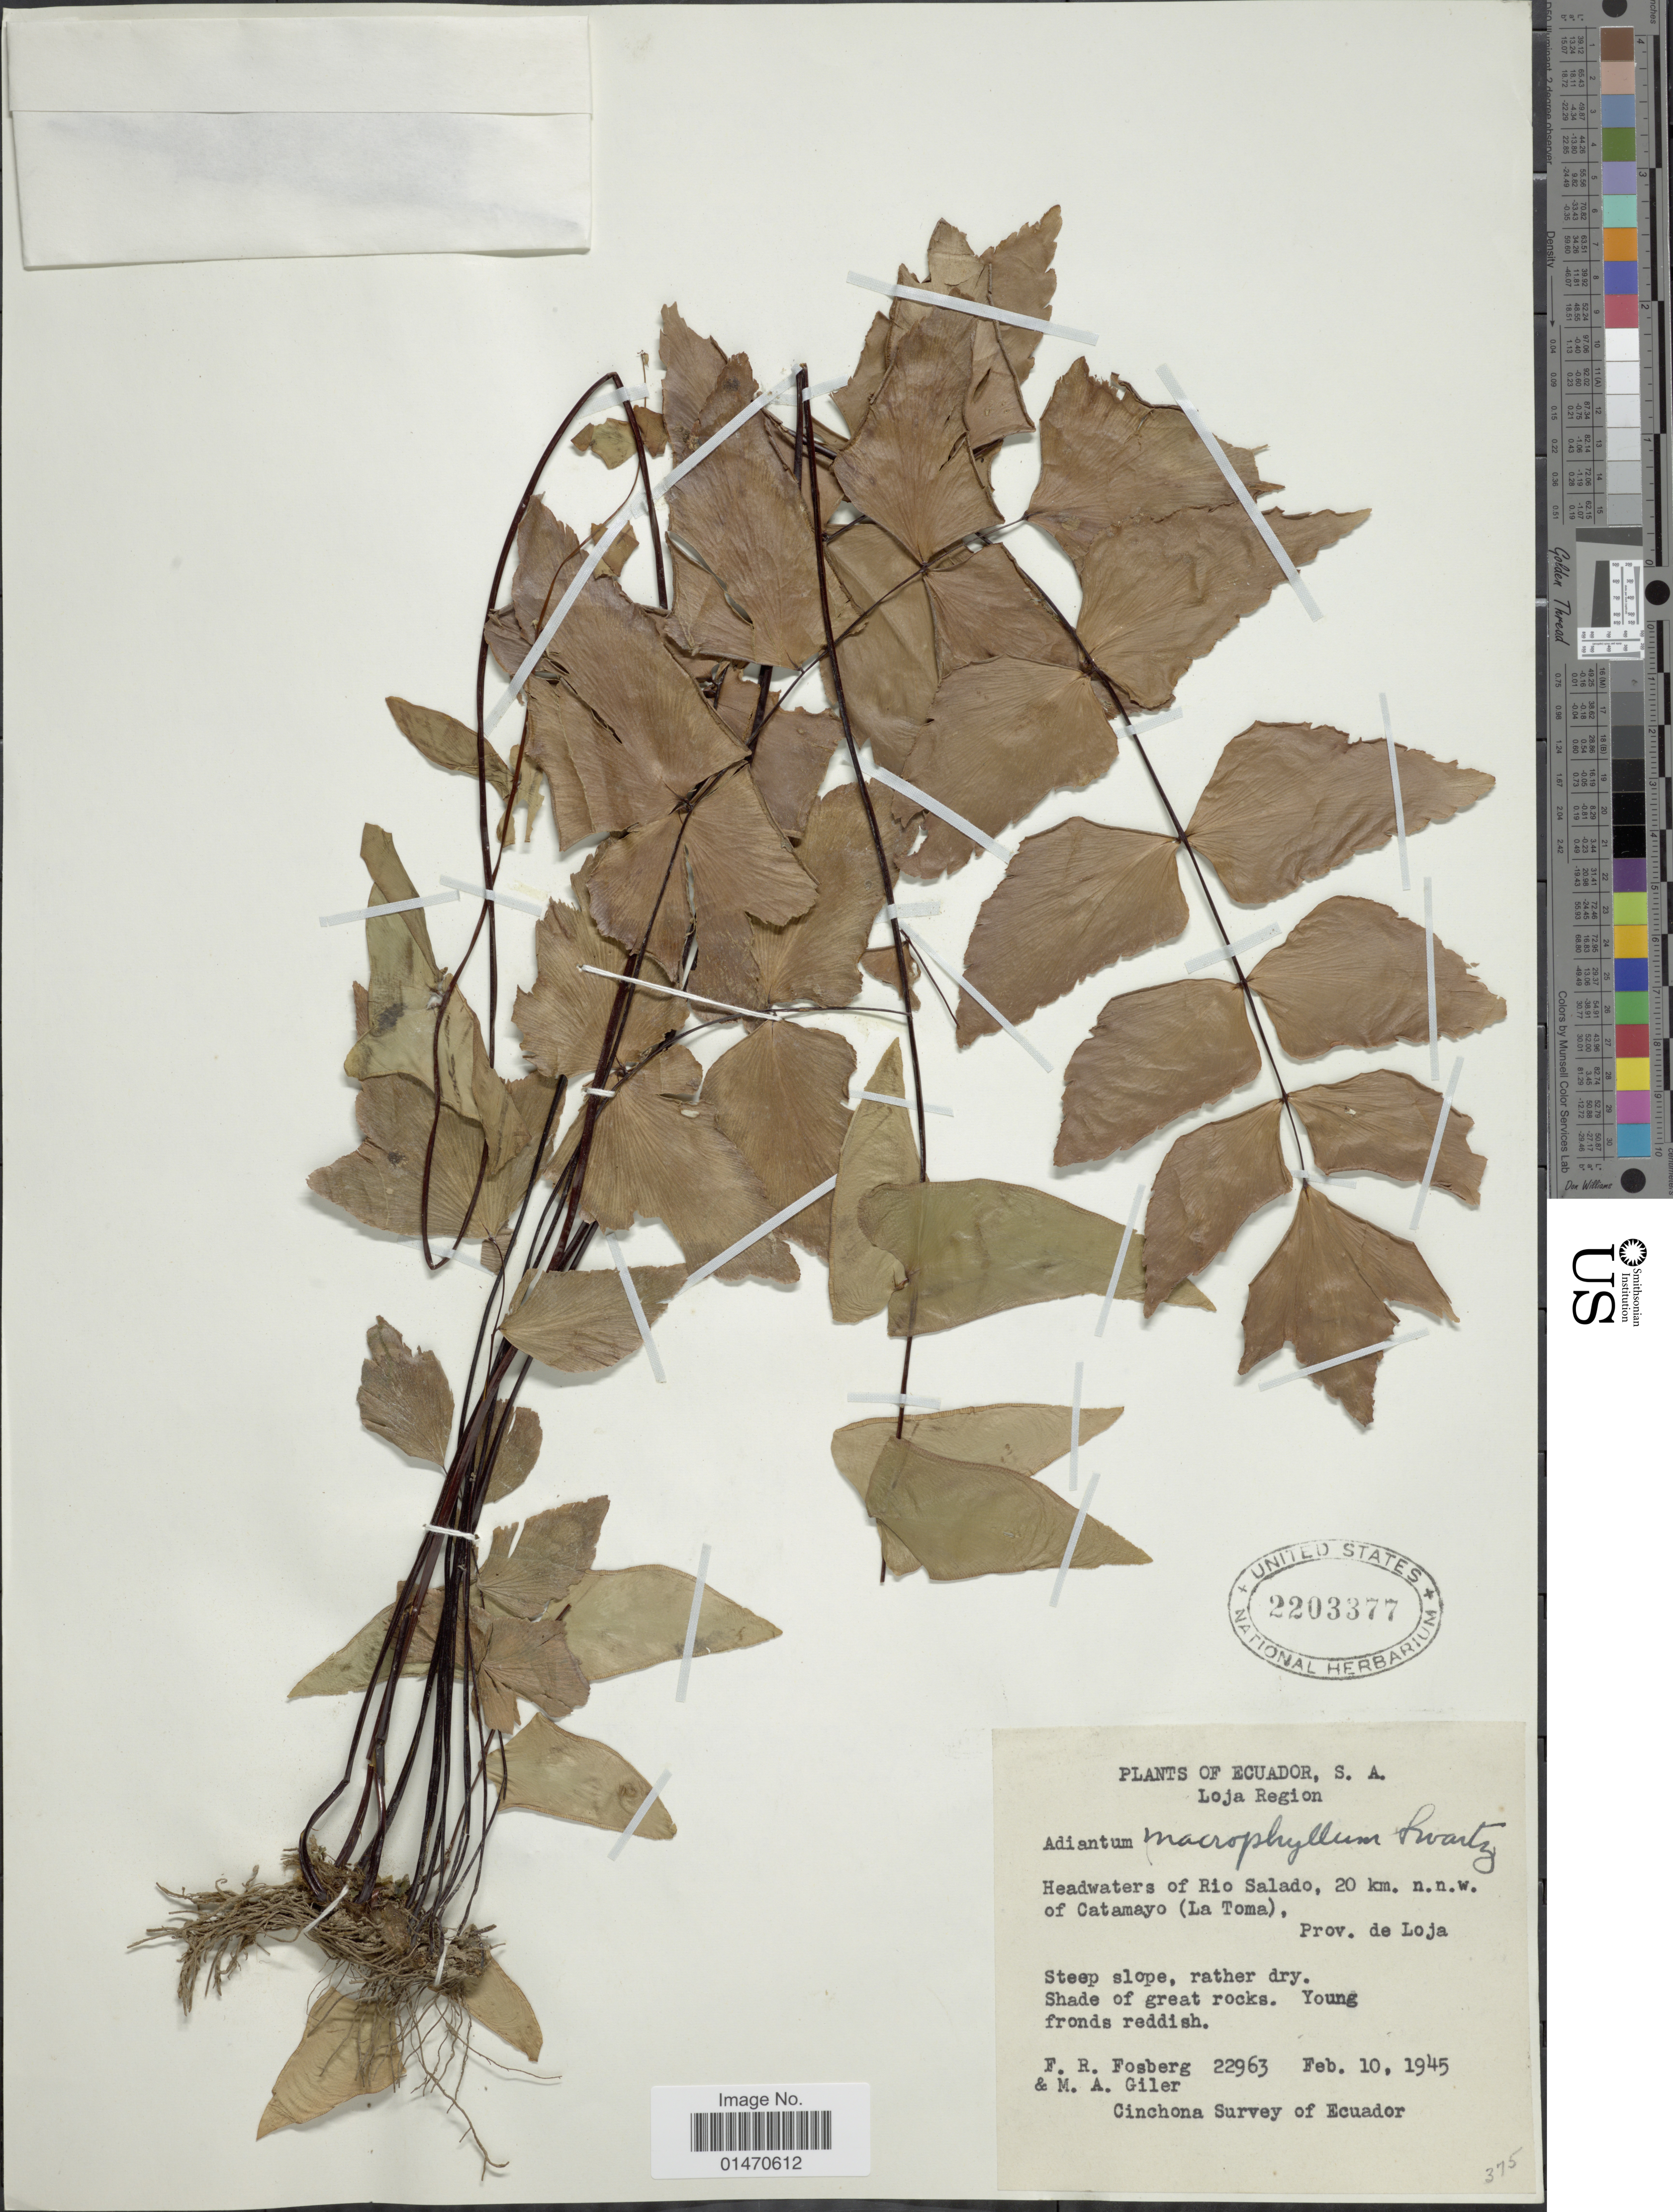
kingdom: Plantae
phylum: Tracheophyta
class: Polypodiopsida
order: Polypodiales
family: Pteridaceae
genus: Adiantum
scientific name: Adiantum macrophyllum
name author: Sw.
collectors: F. R. Fosberg & M. Giler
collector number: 22963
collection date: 1945-02-10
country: Ecuador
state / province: Loja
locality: Ecuador, S.A., Loja Region, headwaters of Rio Salado, 20km n.n.w. of Catamayo(La Toma), Prov. de Loja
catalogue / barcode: US 2203377